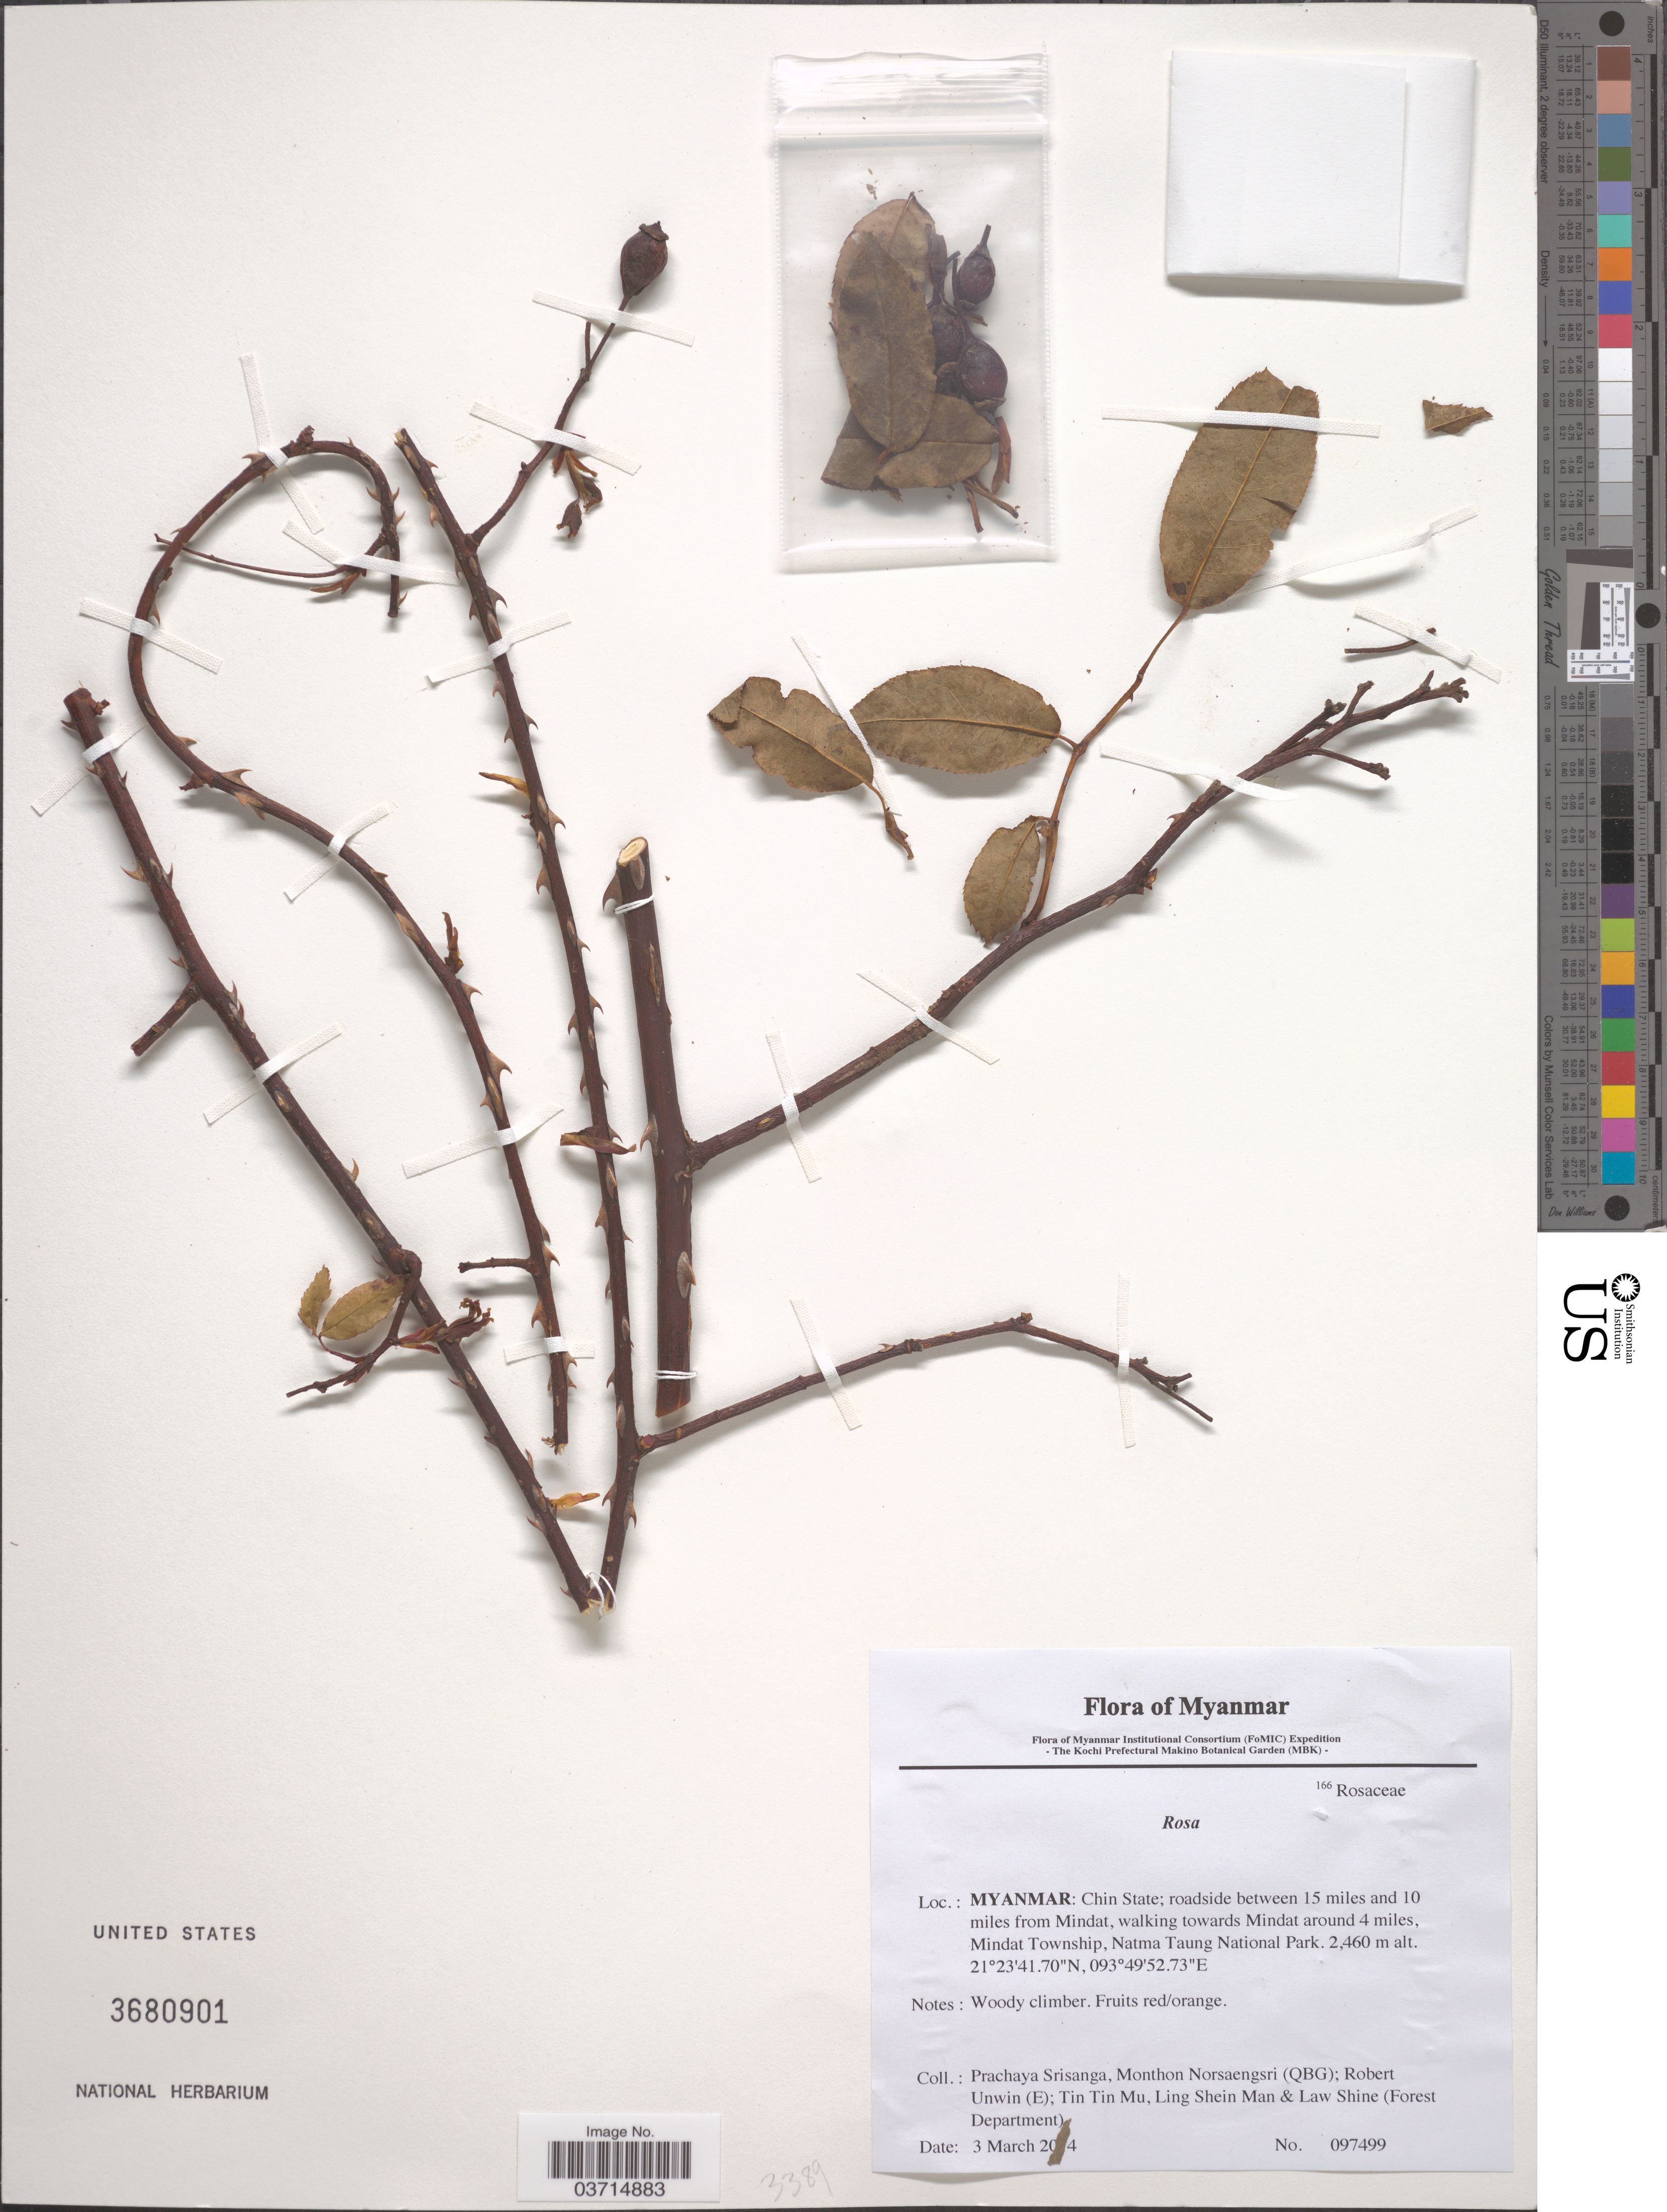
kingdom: Plantae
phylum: Tracheophyta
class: Magnoliopsida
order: Rosales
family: Rosaceae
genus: Rosa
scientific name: Rosa sp.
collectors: P. Srisanga, M. Norsaengsri, R. Unwin, Tin Tin Mu & et al.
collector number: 097499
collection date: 2004-03-03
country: Myanmar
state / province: Chin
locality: Chin State; roadside between 15 miles and 10 miles from Mindat, walking towards Mindat around 4 miles, Mindat Township, Natma Taung National Park.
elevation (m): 2460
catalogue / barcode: US 3680901